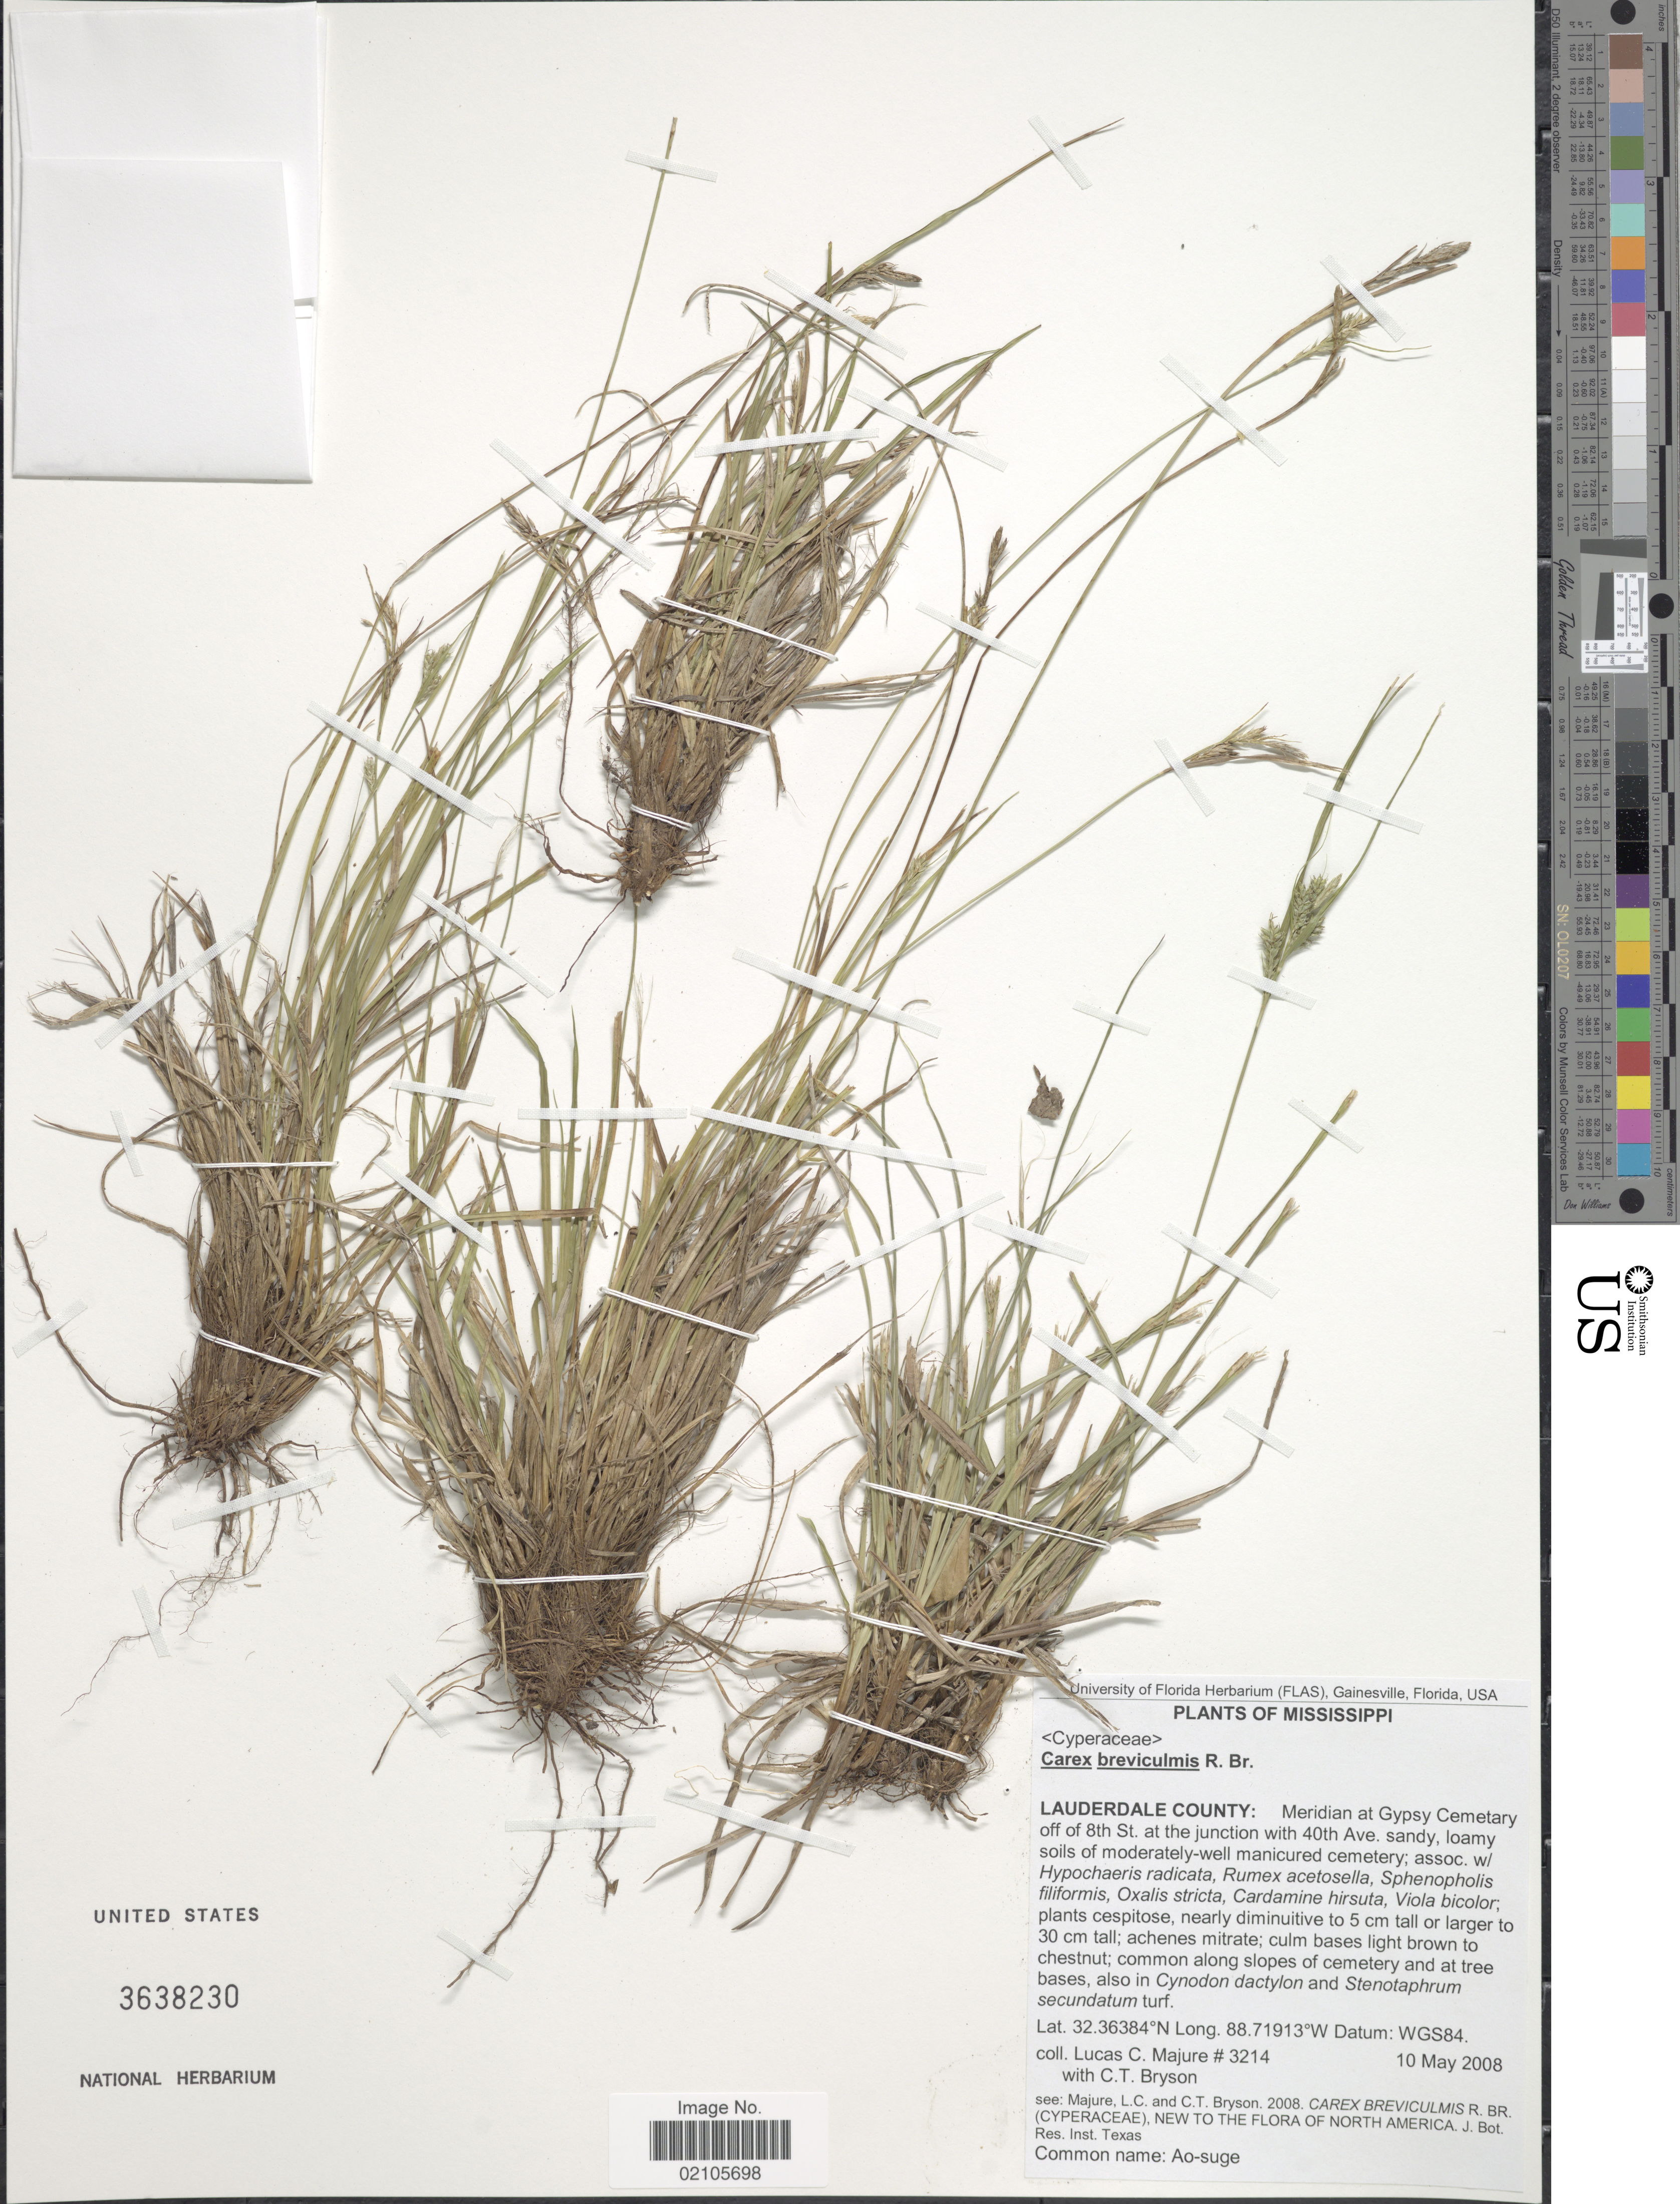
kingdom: Plantae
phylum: Tracheophyta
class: Liliopsida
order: Poales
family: Cyperaceae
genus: Carex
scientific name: Carex breviculmis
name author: R. Br.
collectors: L. C. Majure & C. Bryson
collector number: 3214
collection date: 2008-05-10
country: United States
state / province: Mississippi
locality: Lauderdale County: Meridian at Gypsy Cemetary off of 8th St. at the junction with 40th Ave, WGS84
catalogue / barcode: US 3638230